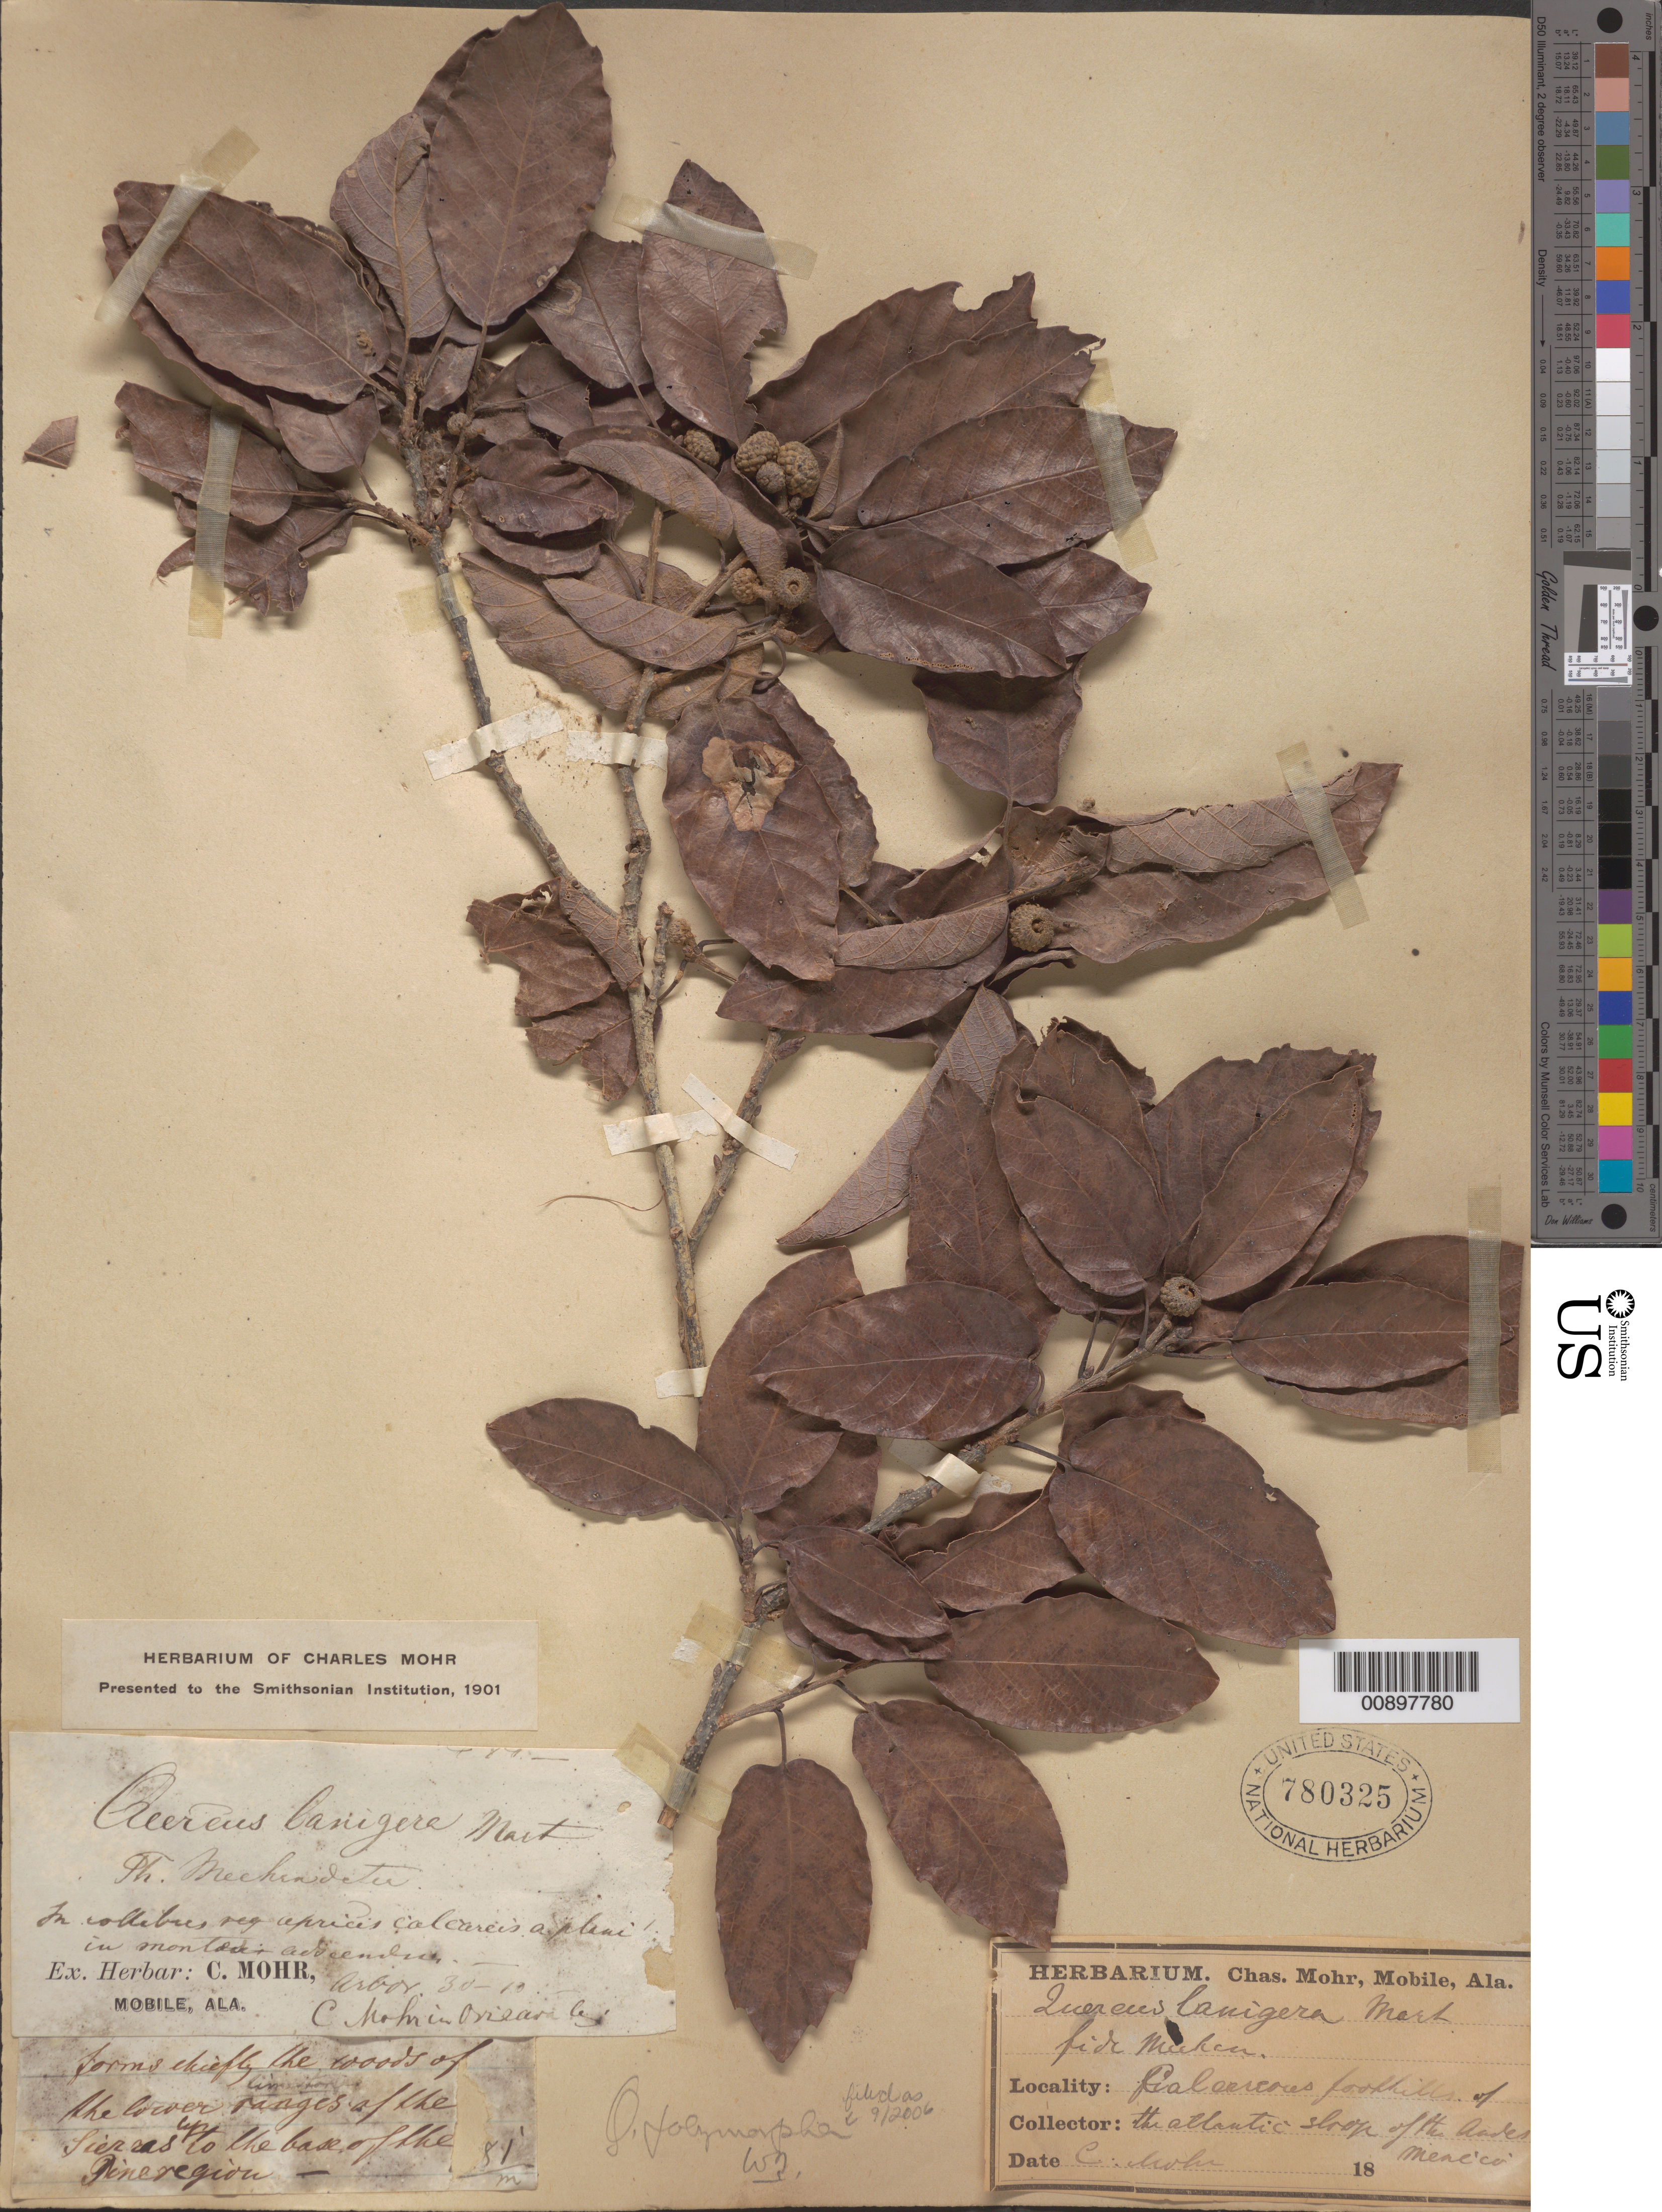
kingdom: Plantae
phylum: Tracheophyta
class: Magnoliopsida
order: Fagales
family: Fagaceae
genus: Quercus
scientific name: Quercus polymorpha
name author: Schltdl. & Cham.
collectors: C. T. Mohr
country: Mexico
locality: The Atlantic slope of the Andes.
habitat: Calcareous foothills. In collibus veg aprices calcareus aplani in mountous adscendus (illegible).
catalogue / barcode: US 780325